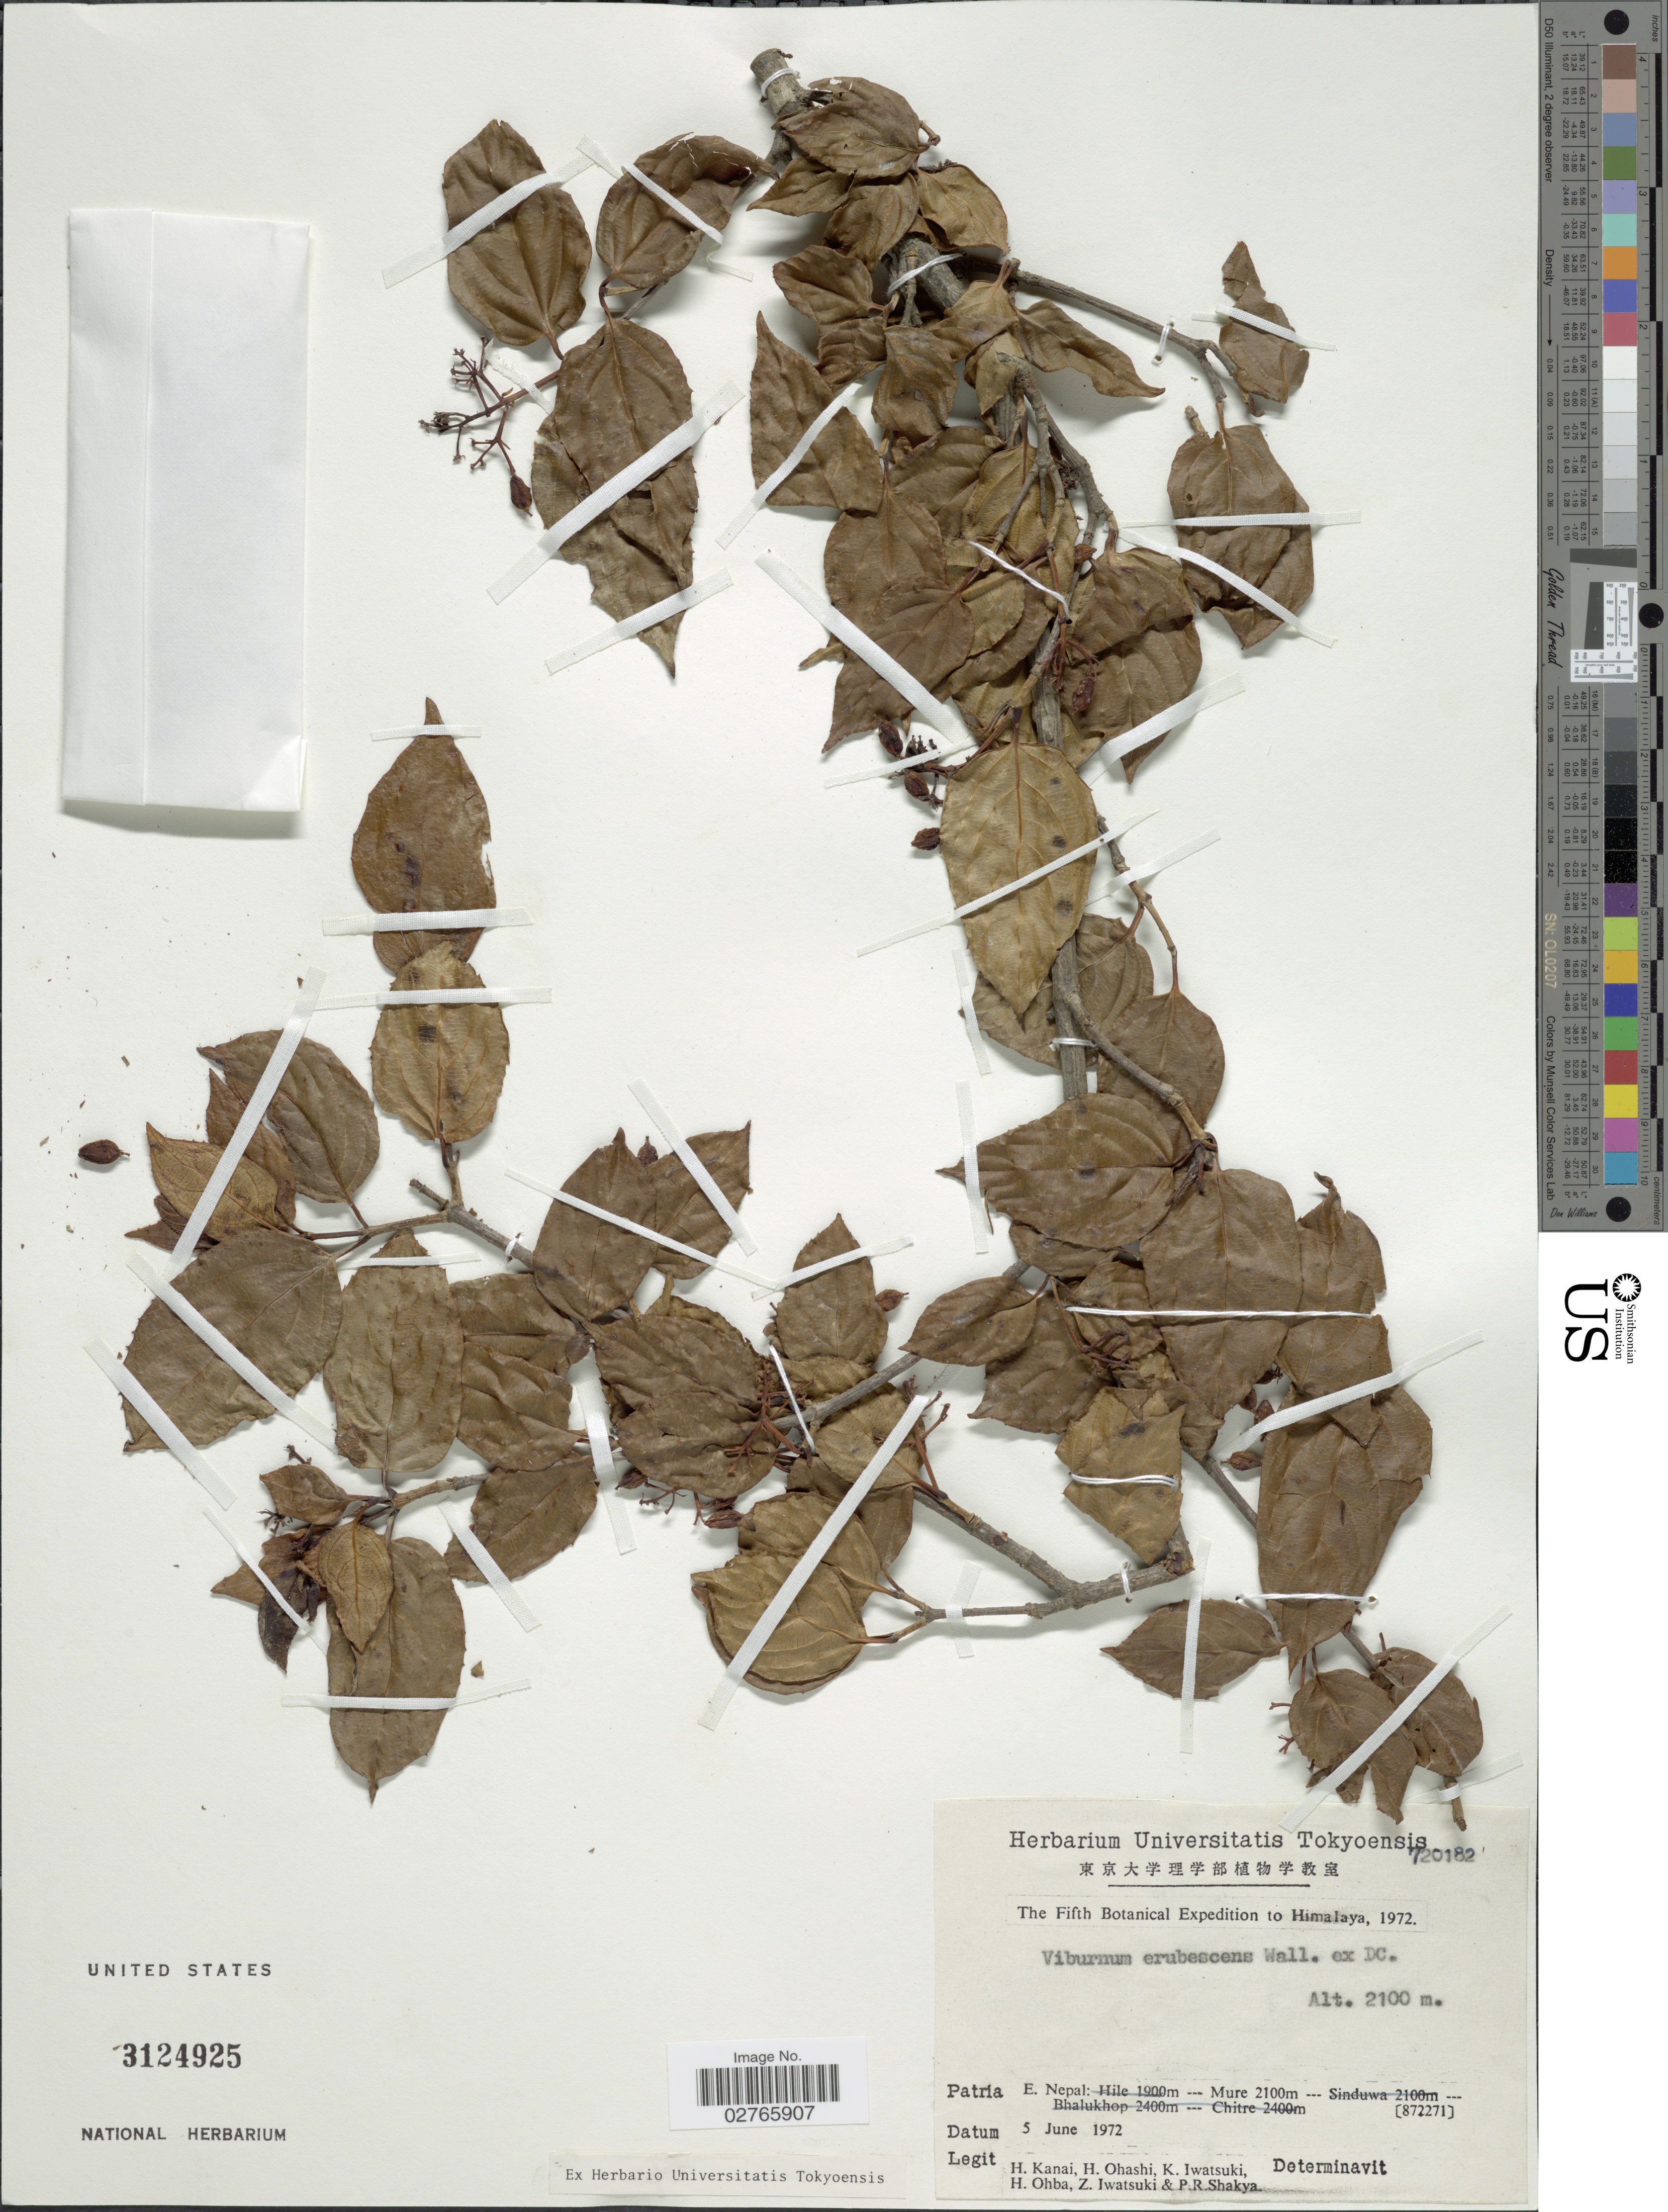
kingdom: Plantae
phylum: Tracheophyta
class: Magnoliopsida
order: Dipsacales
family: Viburnaceae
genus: Viburnum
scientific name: Viburnum erubescens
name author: Wall.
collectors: H. Kanai, H. Ohashi, K. Iwatsuki, H. Ohba & et al.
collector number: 720182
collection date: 1972-06-05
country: Nepal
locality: Himalaya. E. Nepal. Mure.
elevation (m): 2100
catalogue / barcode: US 3124925